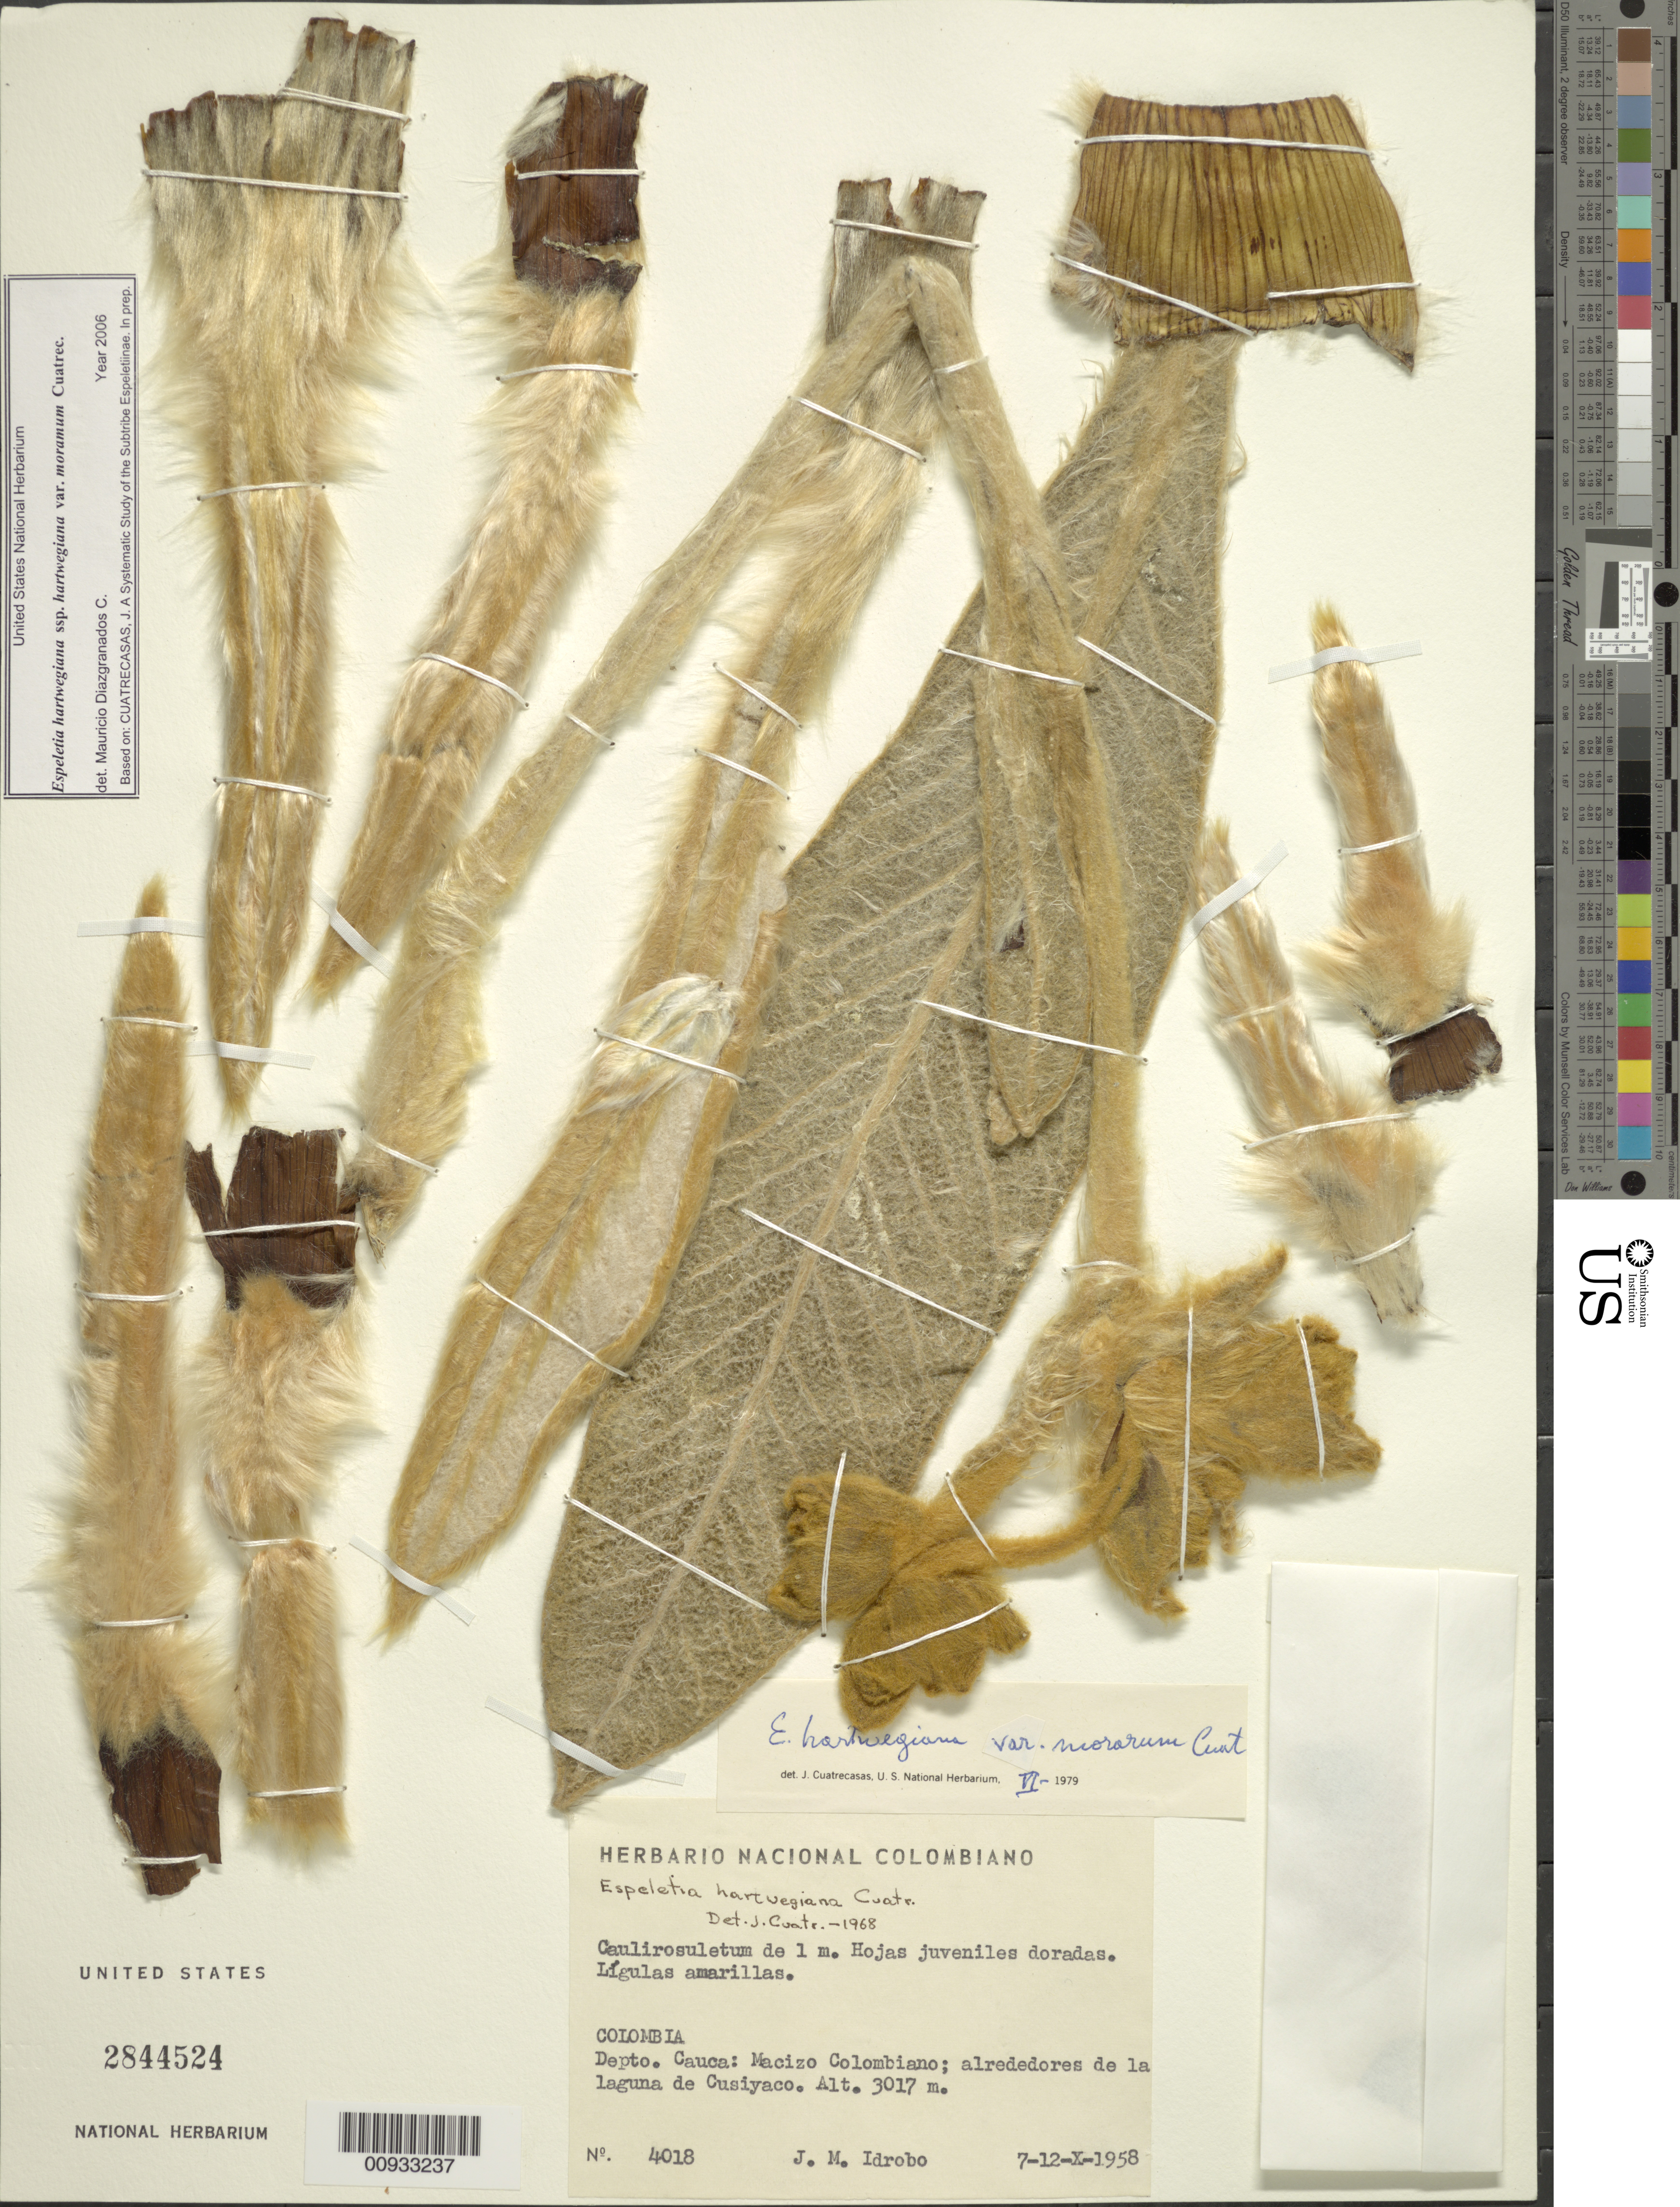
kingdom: Plantae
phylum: Tracheophyta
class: Magnoliopsida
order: Asterales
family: Asteraceae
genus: Espeletia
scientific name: Espeletia hartwegiana var. morarum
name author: Cuatrec.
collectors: J. M. Idrobo & H. G. Barclay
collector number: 4118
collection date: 1958-10-07/1958-10-12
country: Colombia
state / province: Cauca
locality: Macizo Colombiano, alrededores de la Laguna de Cusiyaco.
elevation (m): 3017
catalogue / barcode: US 2844524